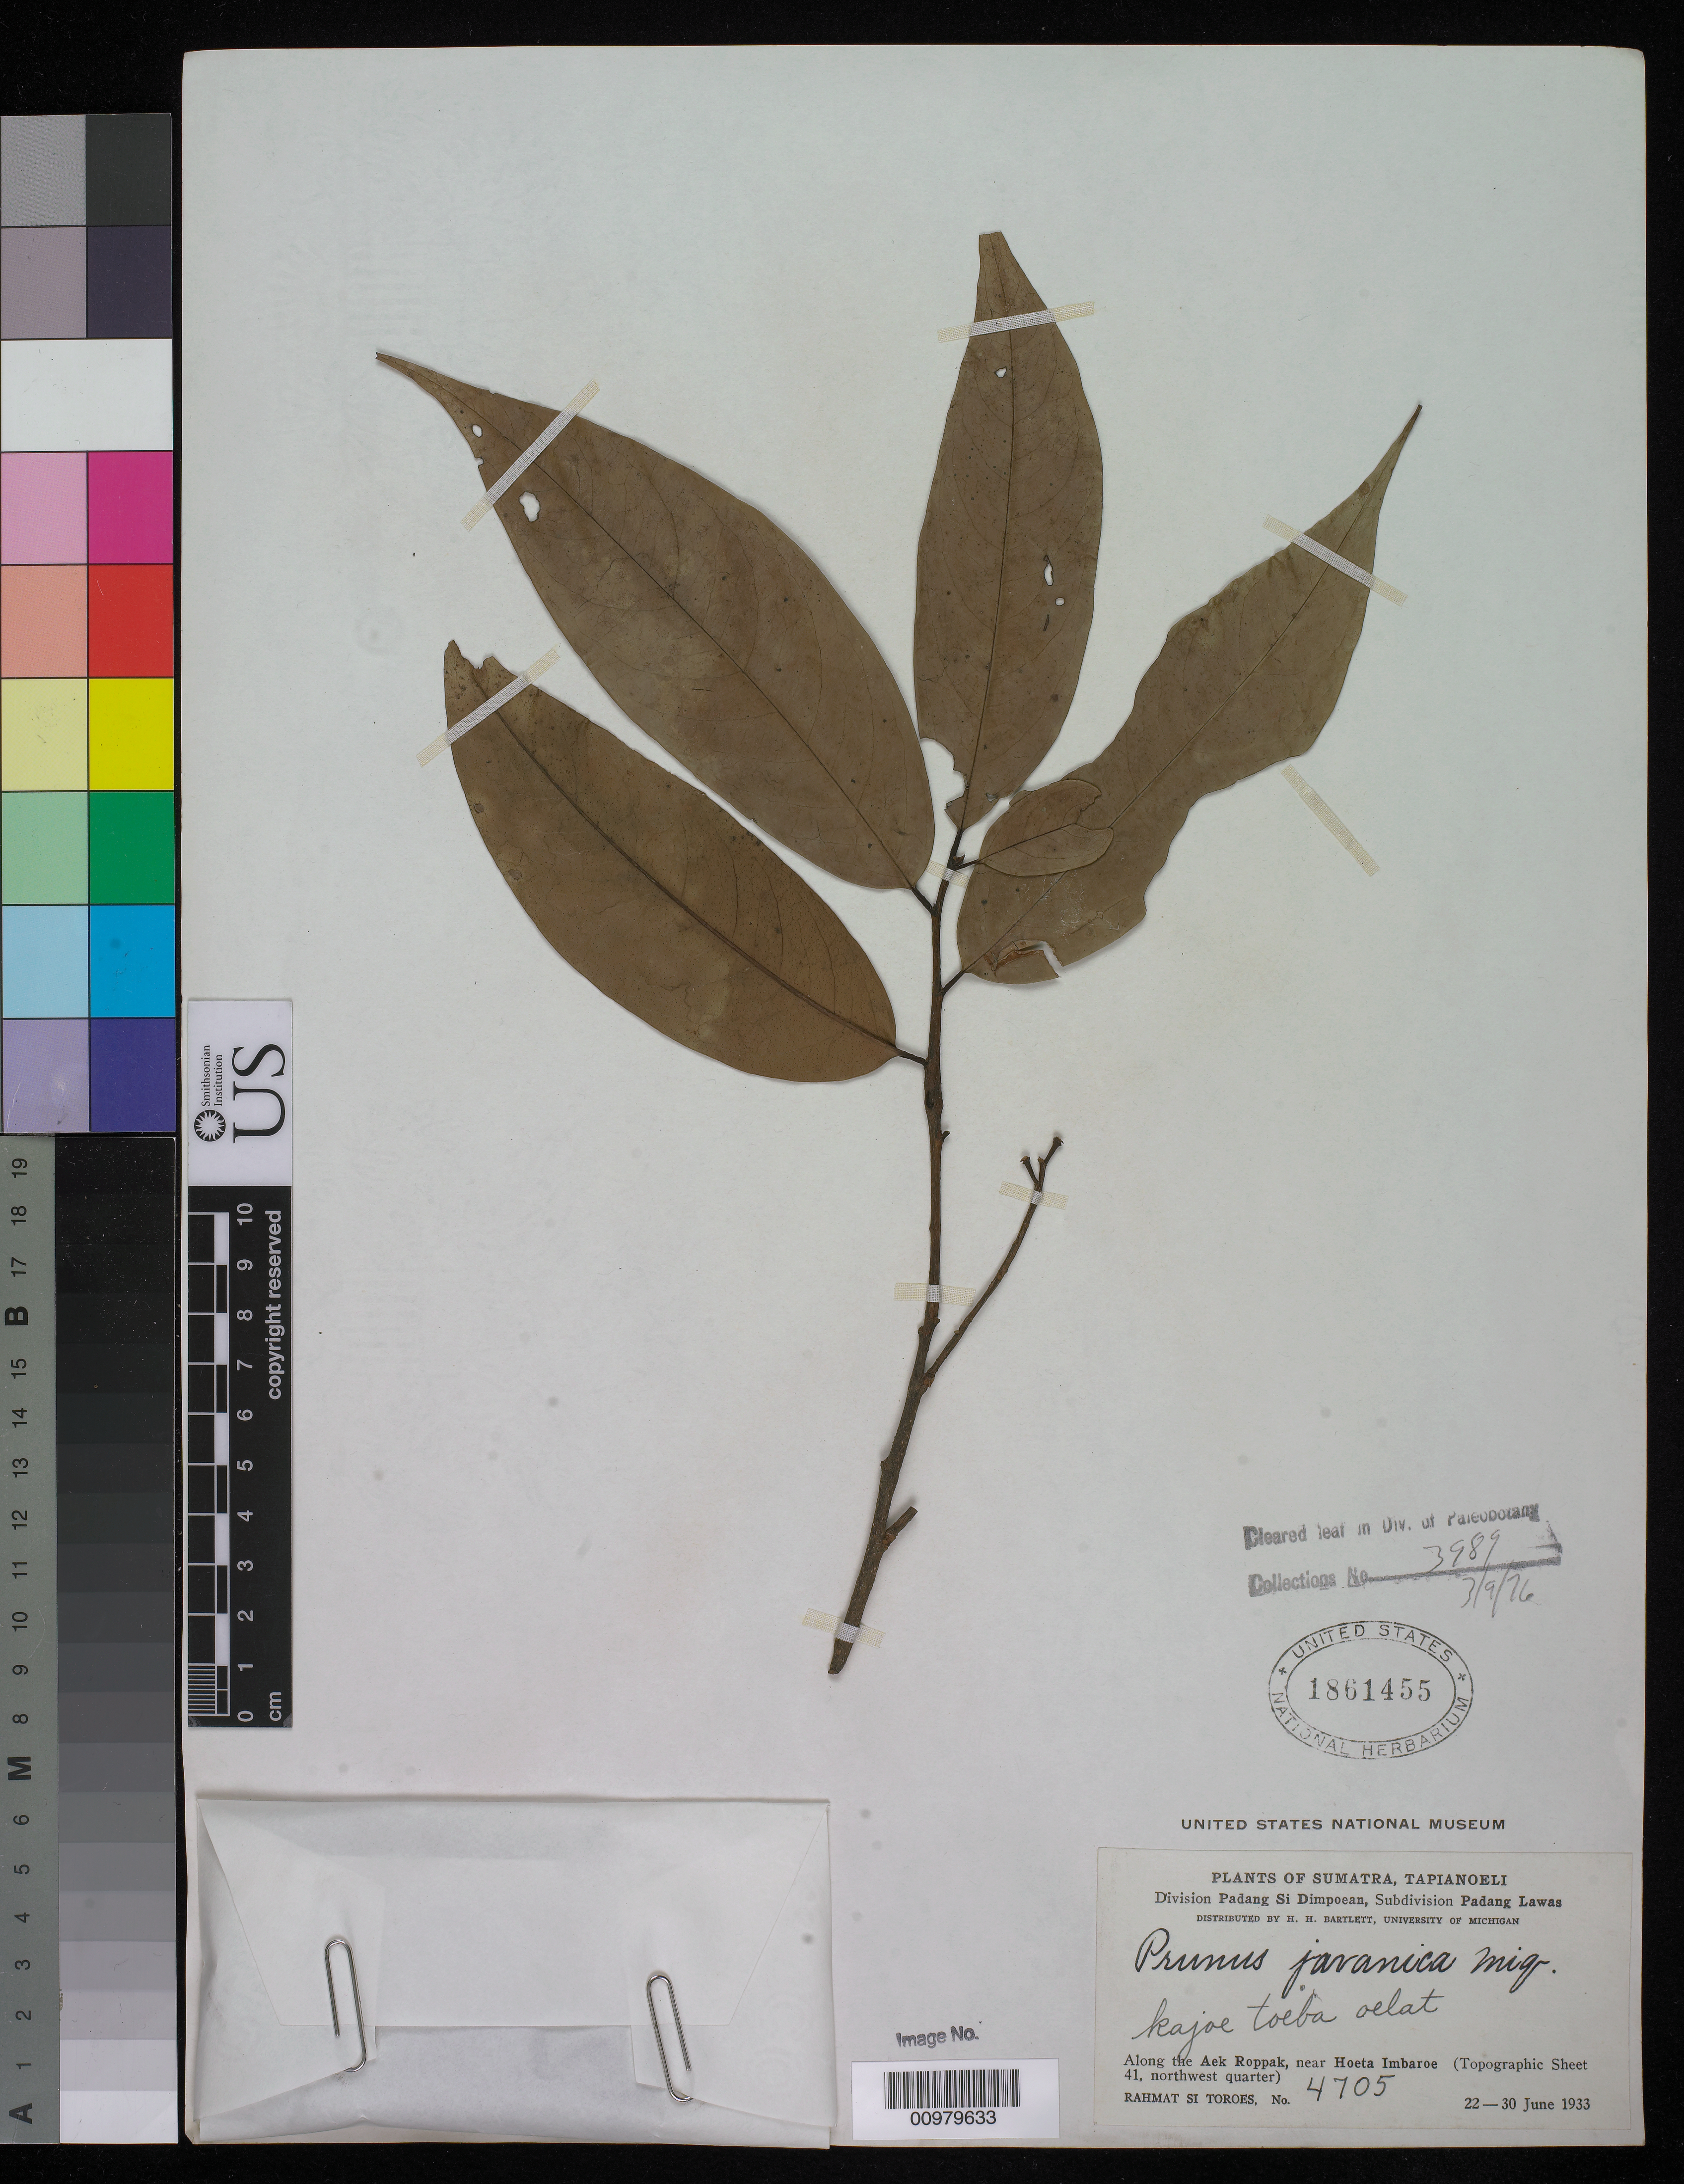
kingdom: Plantae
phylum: Tracheophyta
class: Magnoliopsida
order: Rosales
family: Rosaceae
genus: Prunus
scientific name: Prunus javanica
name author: (Teijsm. & Binn.) Miq.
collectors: Rahmat Si Boeea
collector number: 4705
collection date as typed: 22 Jun 1933 to 30 Jun 1933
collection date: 1933-06-22/1933-06-30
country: Indonesia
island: Sumatra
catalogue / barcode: US 1861455